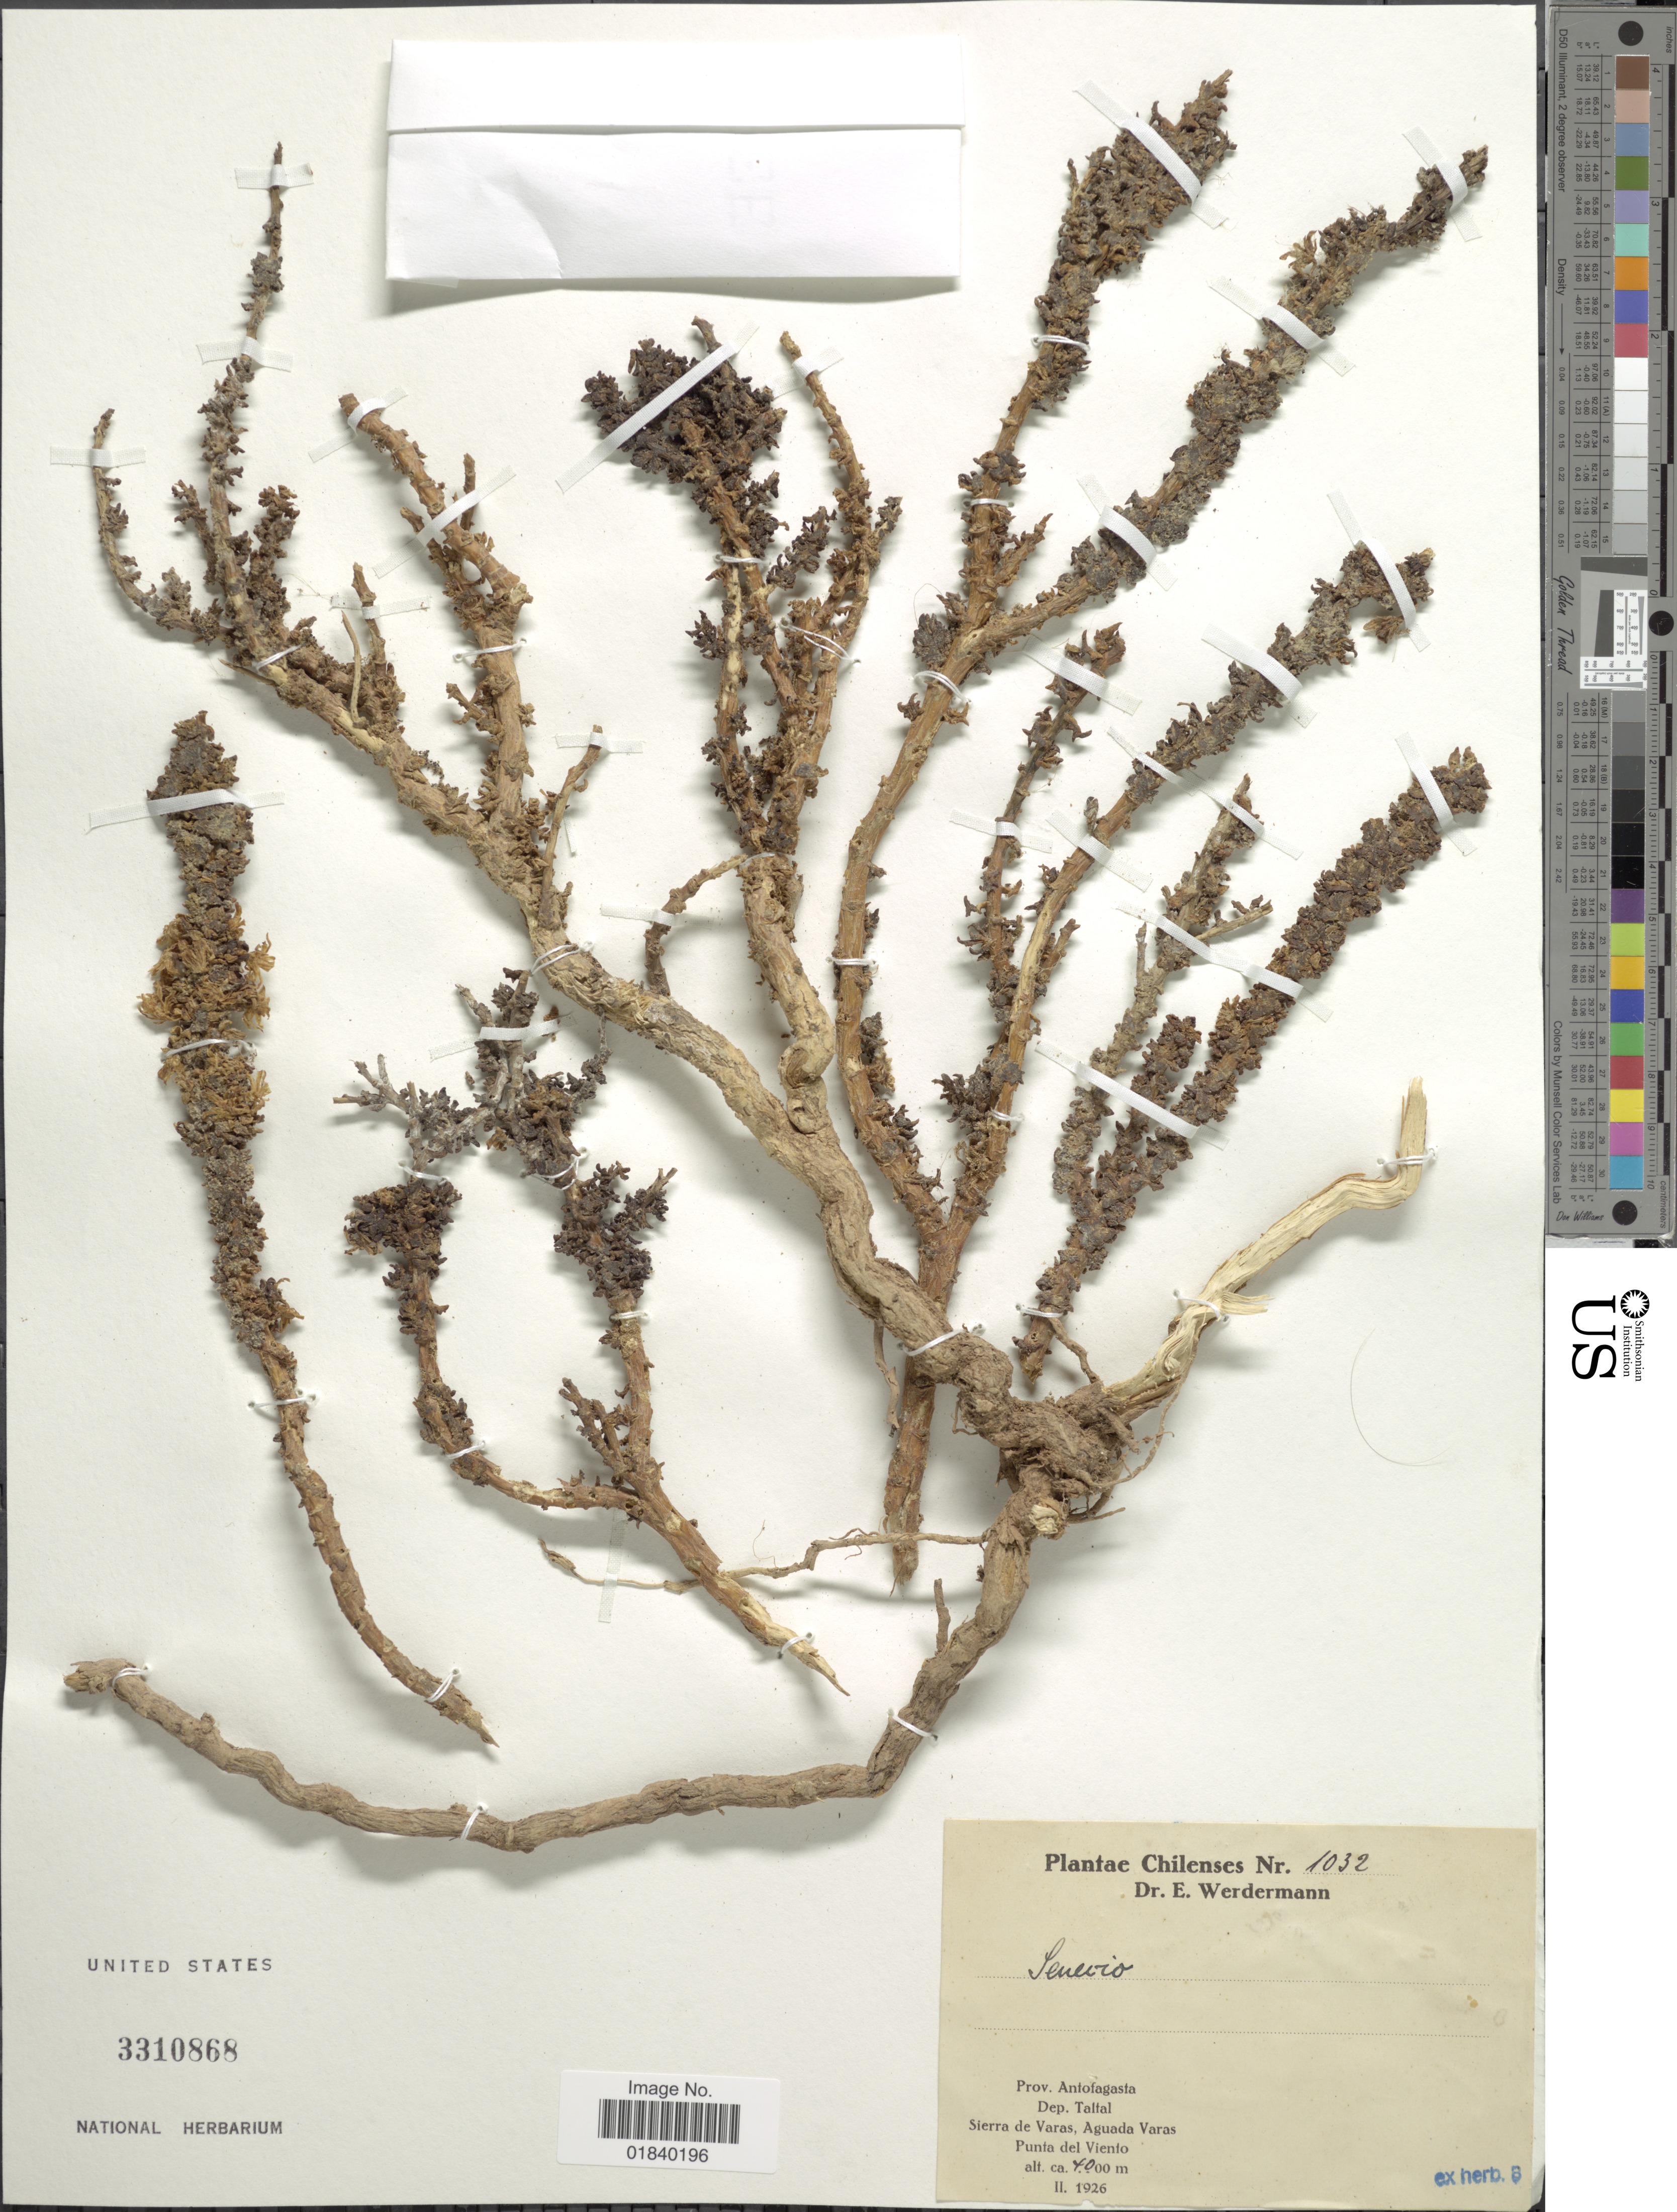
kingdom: Plantae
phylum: Tracheophyta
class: Magnoliopsida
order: Asterales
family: Asteraceae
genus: Senecio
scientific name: Senecio sp.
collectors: E. Werdermann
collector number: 1032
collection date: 1926-02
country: Chile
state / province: Antofagasta (II)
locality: Prov. Antofagasta, Dep. Taltal. Sierra de Varas, Aguada Varas. Ounta del Viento.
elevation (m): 4000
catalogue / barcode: US 3310868